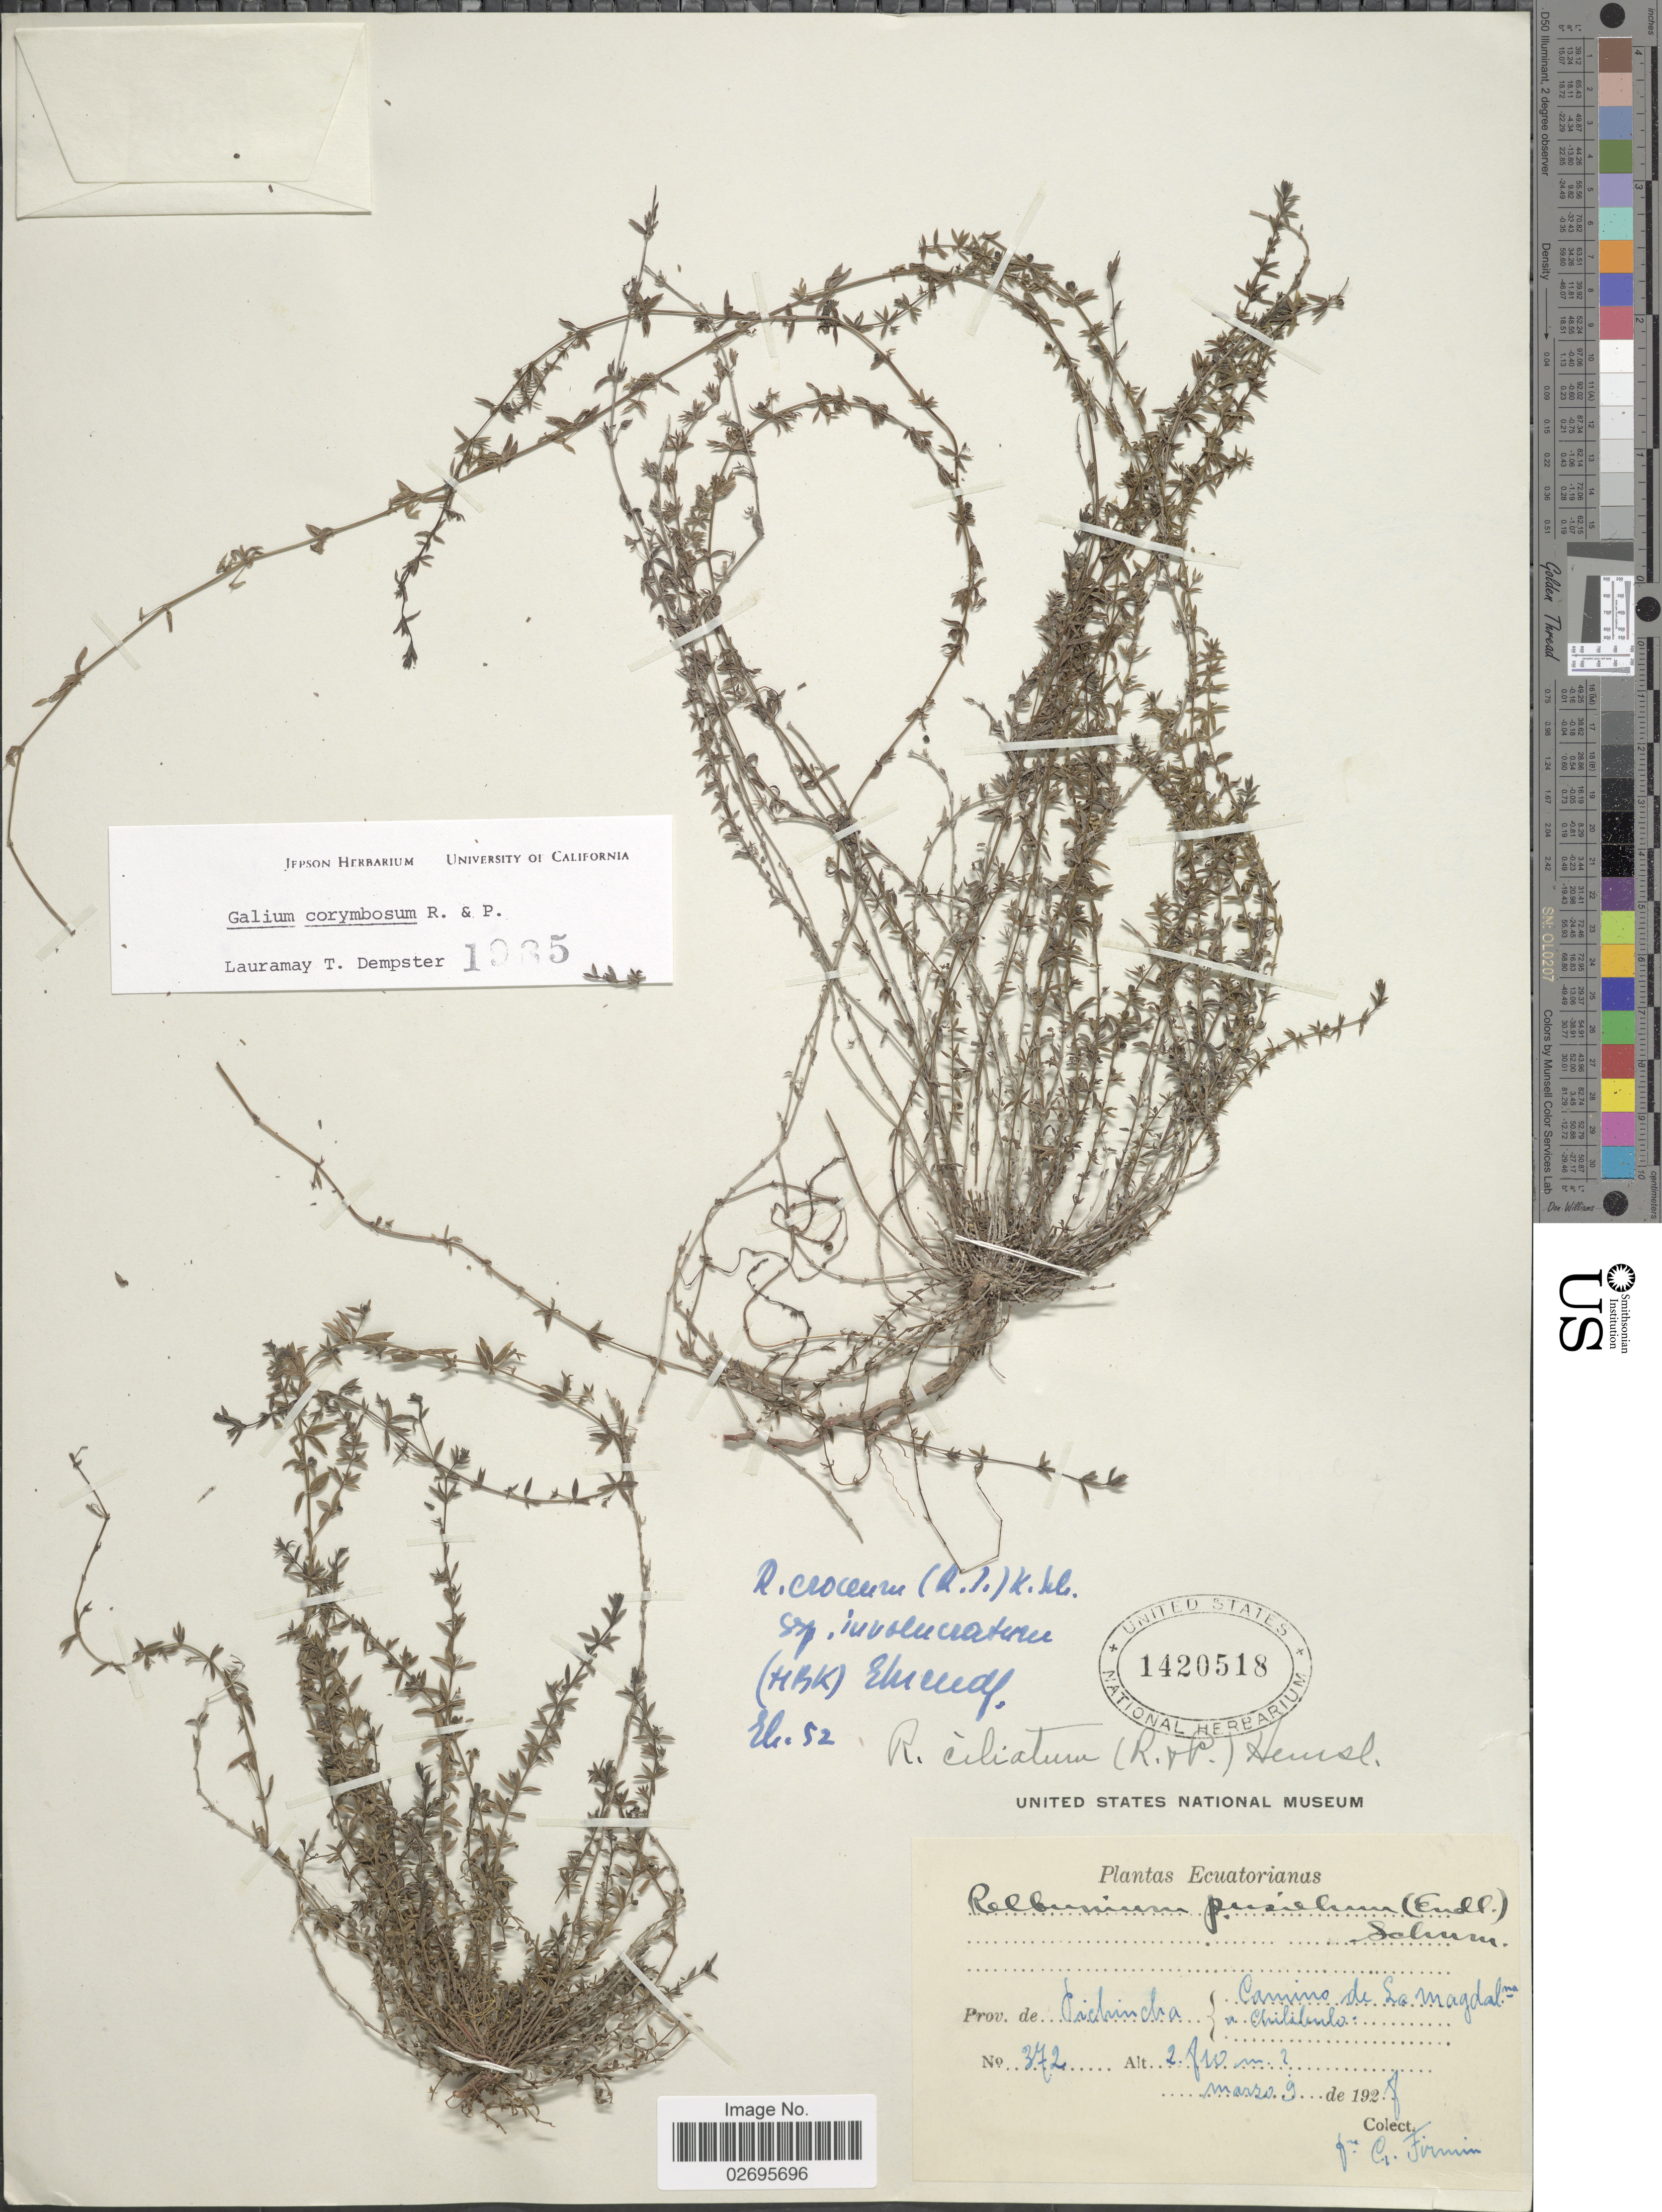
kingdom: Plantae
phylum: Tracheophyta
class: Magnoliopsida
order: Gentianales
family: Rubiaceae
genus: Galium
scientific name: Galium corymbosum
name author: Ruiz & Pav.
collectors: F. Firmin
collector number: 372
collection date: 1928-03-09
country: Ecuador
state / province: Pichincha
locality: Prov. de Pichincha, Camino de La Magdalena, Chilibulo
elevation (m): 2810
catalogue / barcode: US 1420518